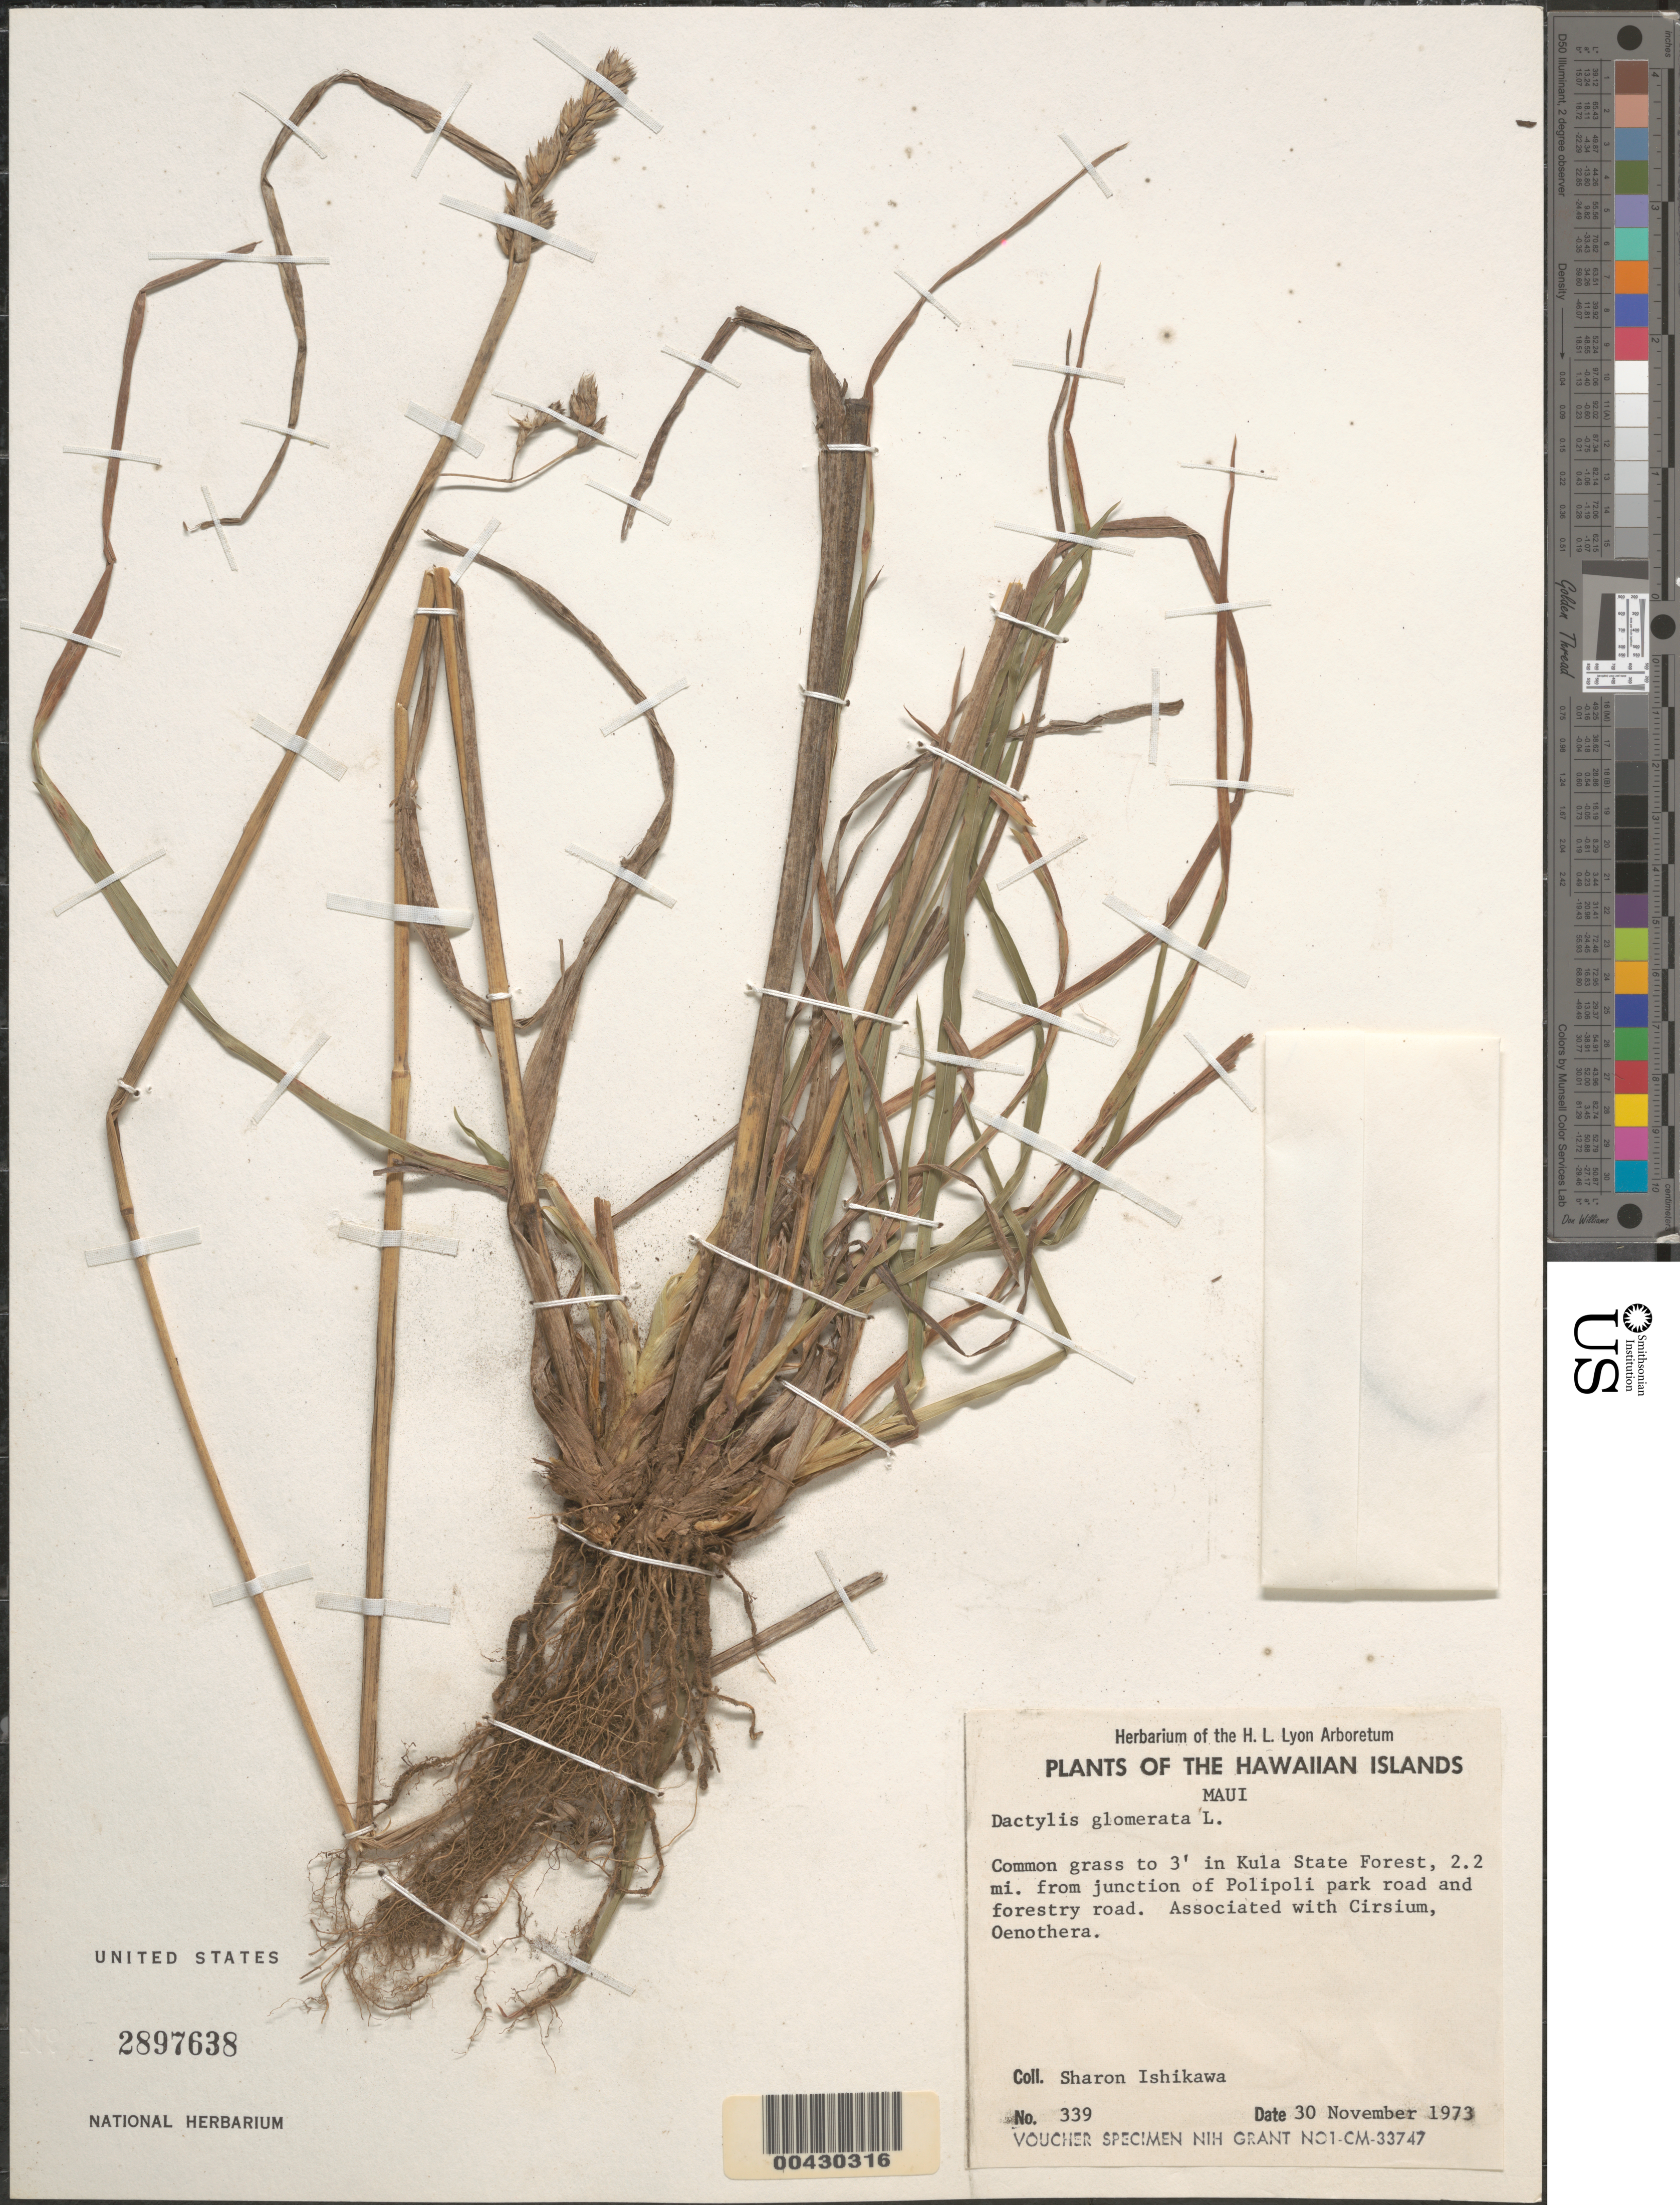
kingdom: Plantae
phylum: Tracheophyta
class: Liliopsida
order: Poales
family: Poaceae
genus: Dactylis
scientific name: Dactylis glomerata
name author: L.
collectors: S. S. Ishikawa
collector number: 339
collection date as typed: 30 Nov 1973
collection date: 1973-11-30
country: United States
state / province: Hawaii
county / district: Maui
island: Maui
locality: Kula State Forest, 2.2 mi from junction of Polipoli park road and forestry road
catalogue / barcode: US 2897638